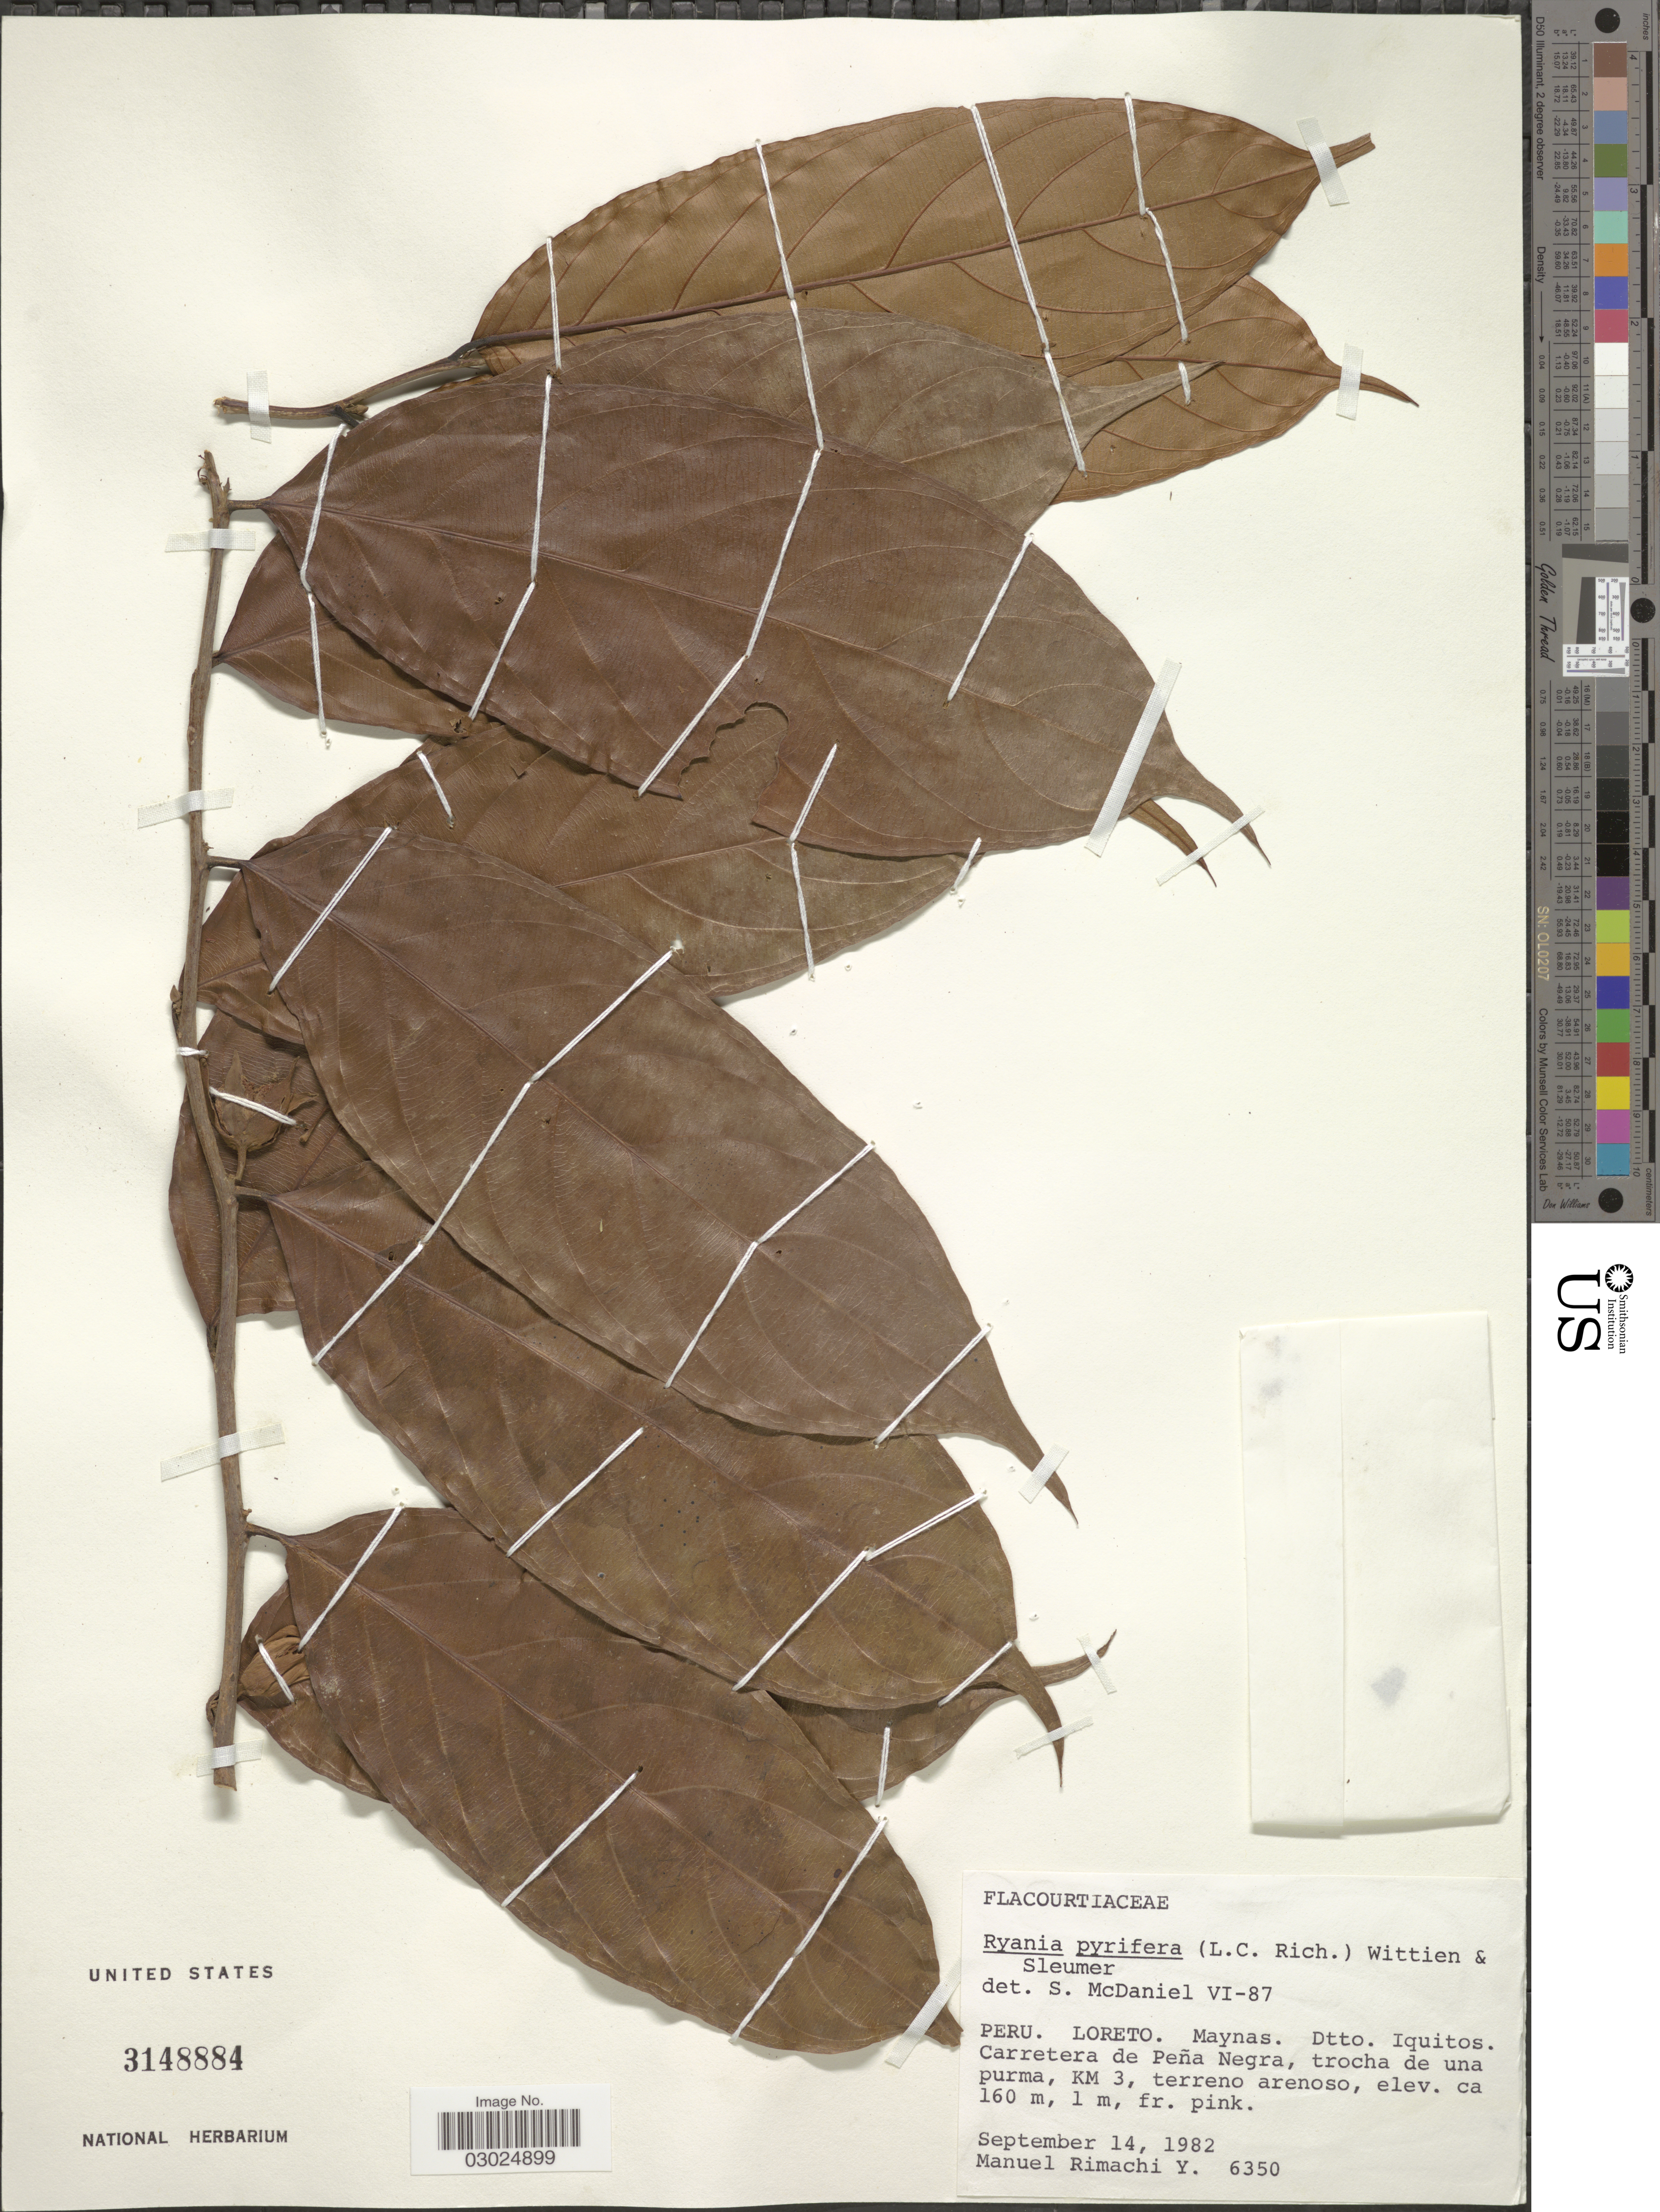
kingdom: Plantae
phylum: Tracheophyta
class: Magnoliopsida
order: Malpighiales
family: Salicaceae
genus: Ryania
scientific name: Ryania pyrifera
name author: Uittien & Sleumer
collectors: M. Rimachi Y.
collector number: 6350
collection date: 1982-09-14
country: Peru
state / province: Loreto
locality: Maynas. Dtto. Iquitos. Carretera de Peña Negra, trocha de una purma, KM 3, terreno arenoso.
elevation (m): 160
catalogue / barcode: US 3148884